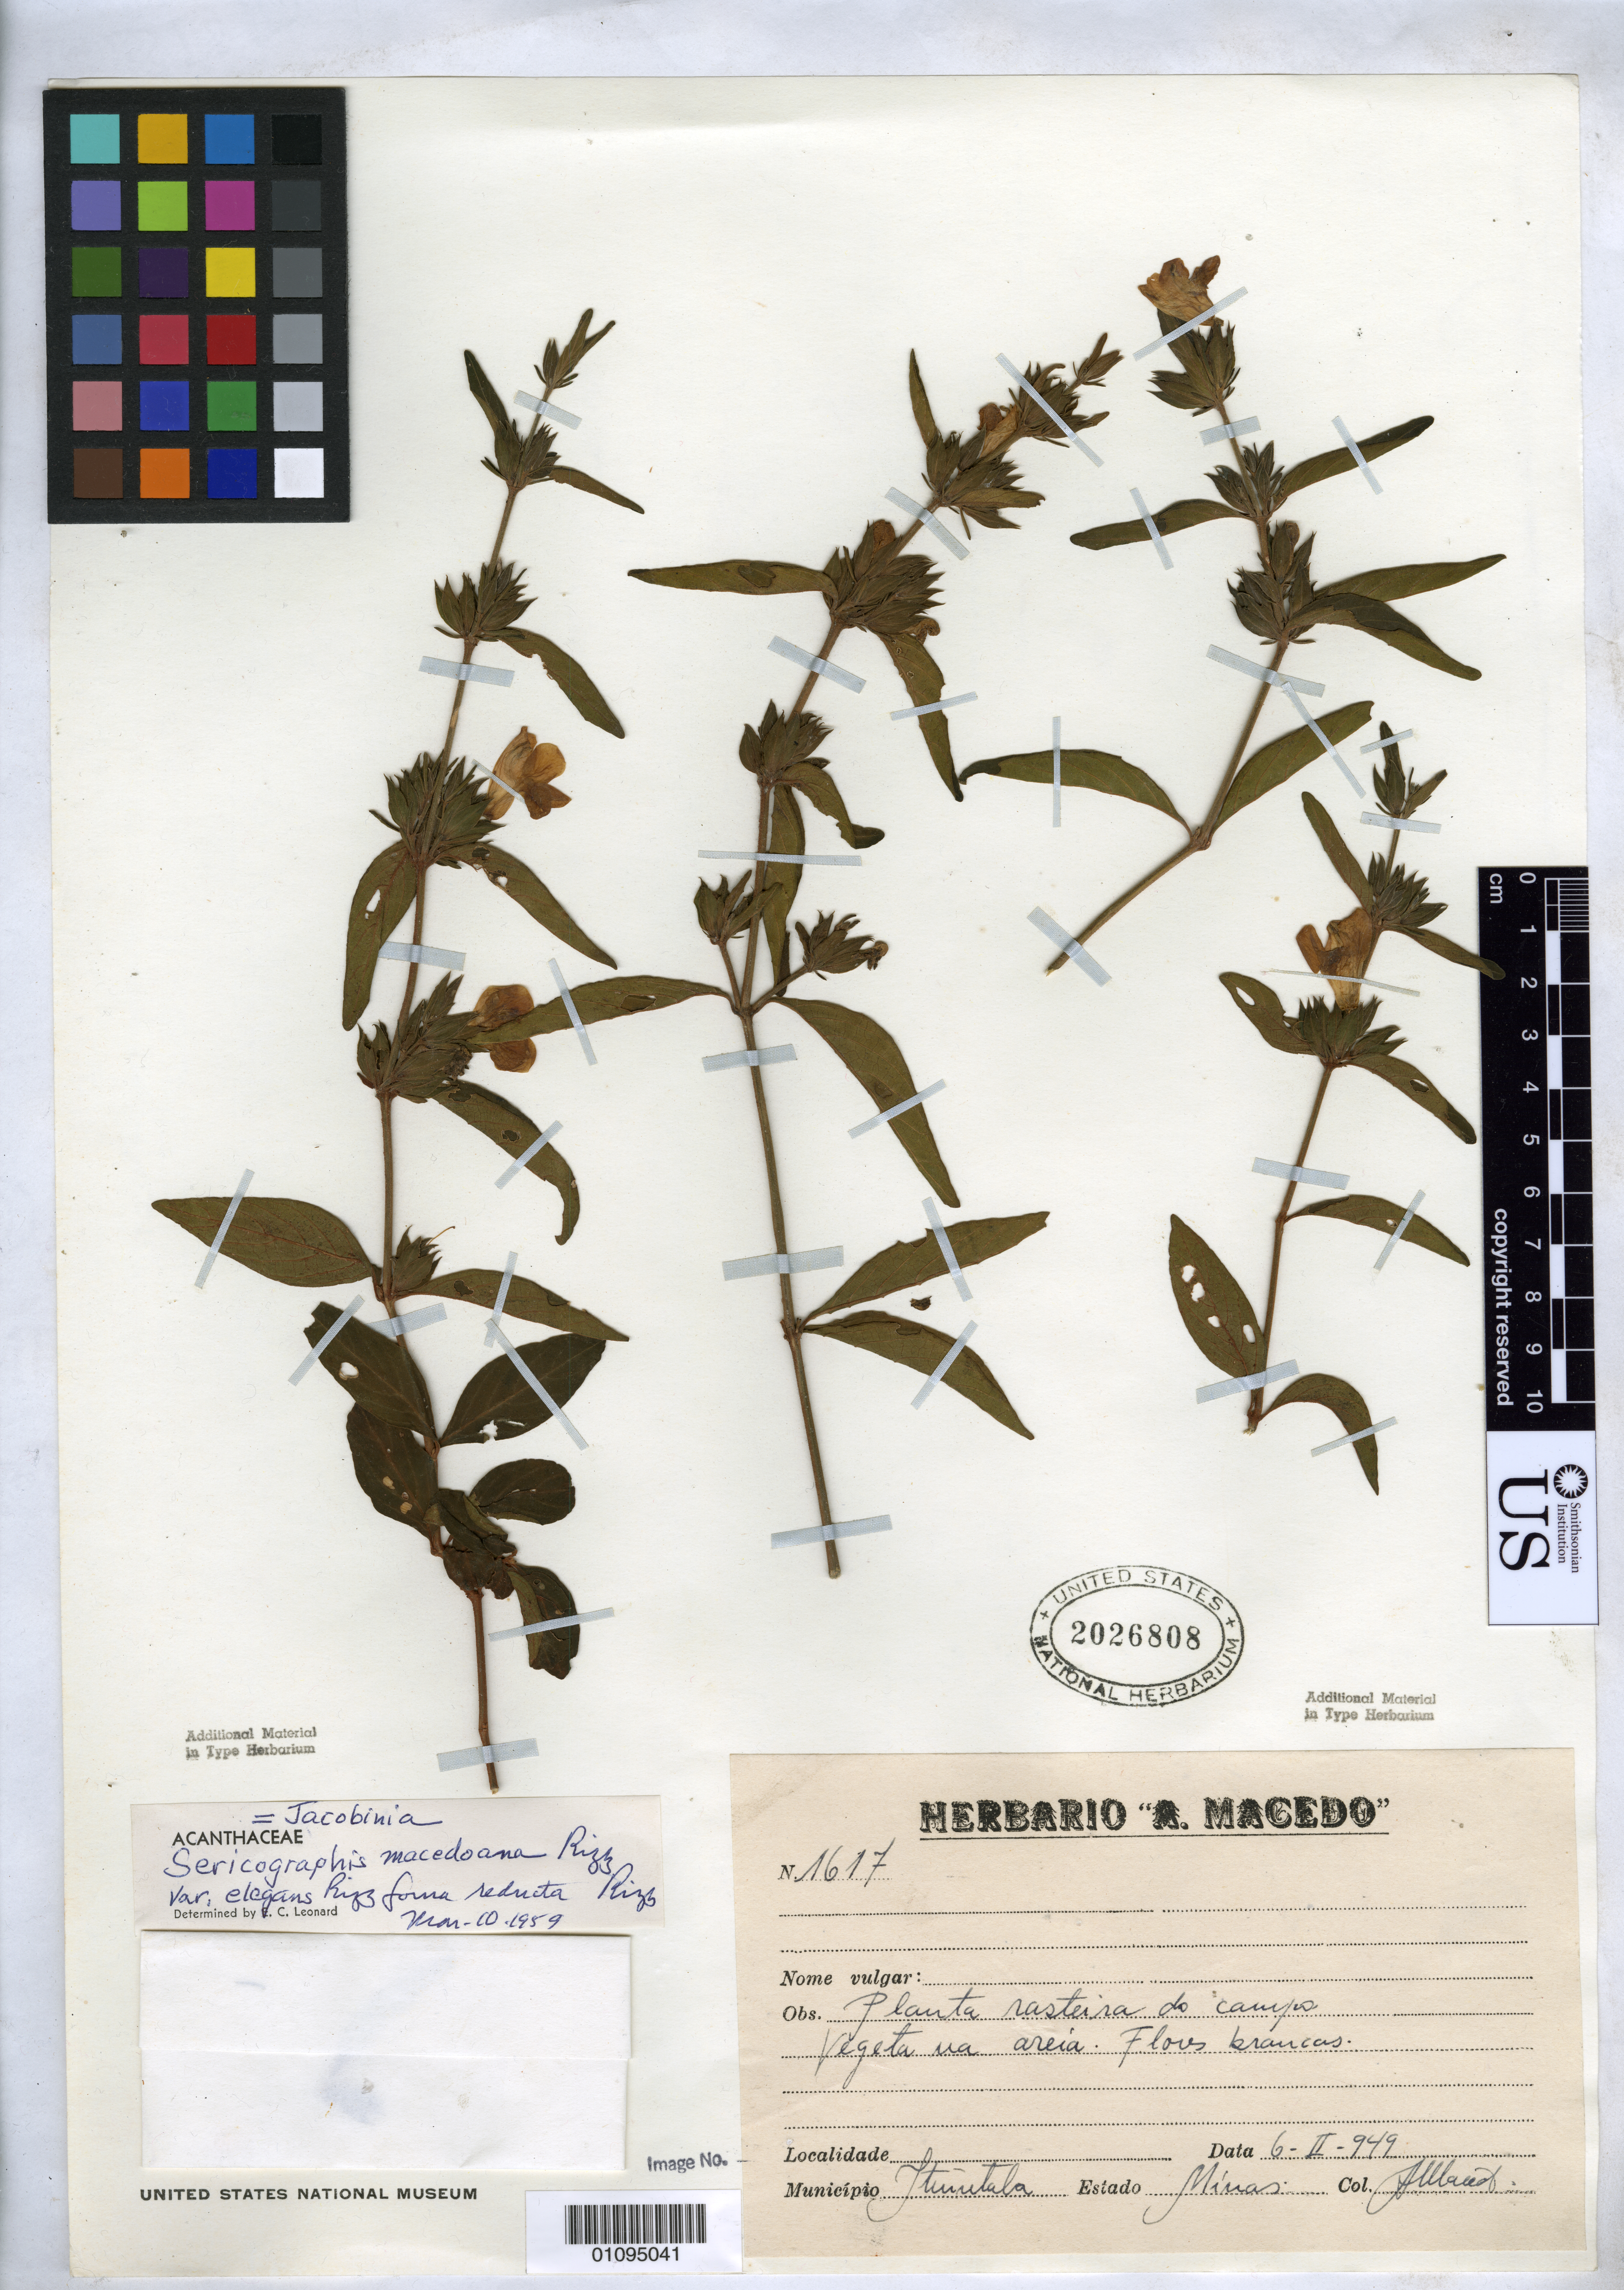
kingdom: Plantae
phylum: Tracheophyta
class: Magnoliopsida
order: Lamiales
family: Acanthaceae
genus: Sericographis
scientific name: Sericographis macedoana f. redacta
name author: Rizzini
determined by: Leonard, Emery C., (US)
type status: Isotype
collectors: A. Macedo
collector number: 1617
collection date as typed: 06 Feb 1949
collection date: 1949-02-06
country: Brazil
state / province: Minas Gerais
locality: Jtuiutala (sp?)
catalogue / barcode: US 2026808